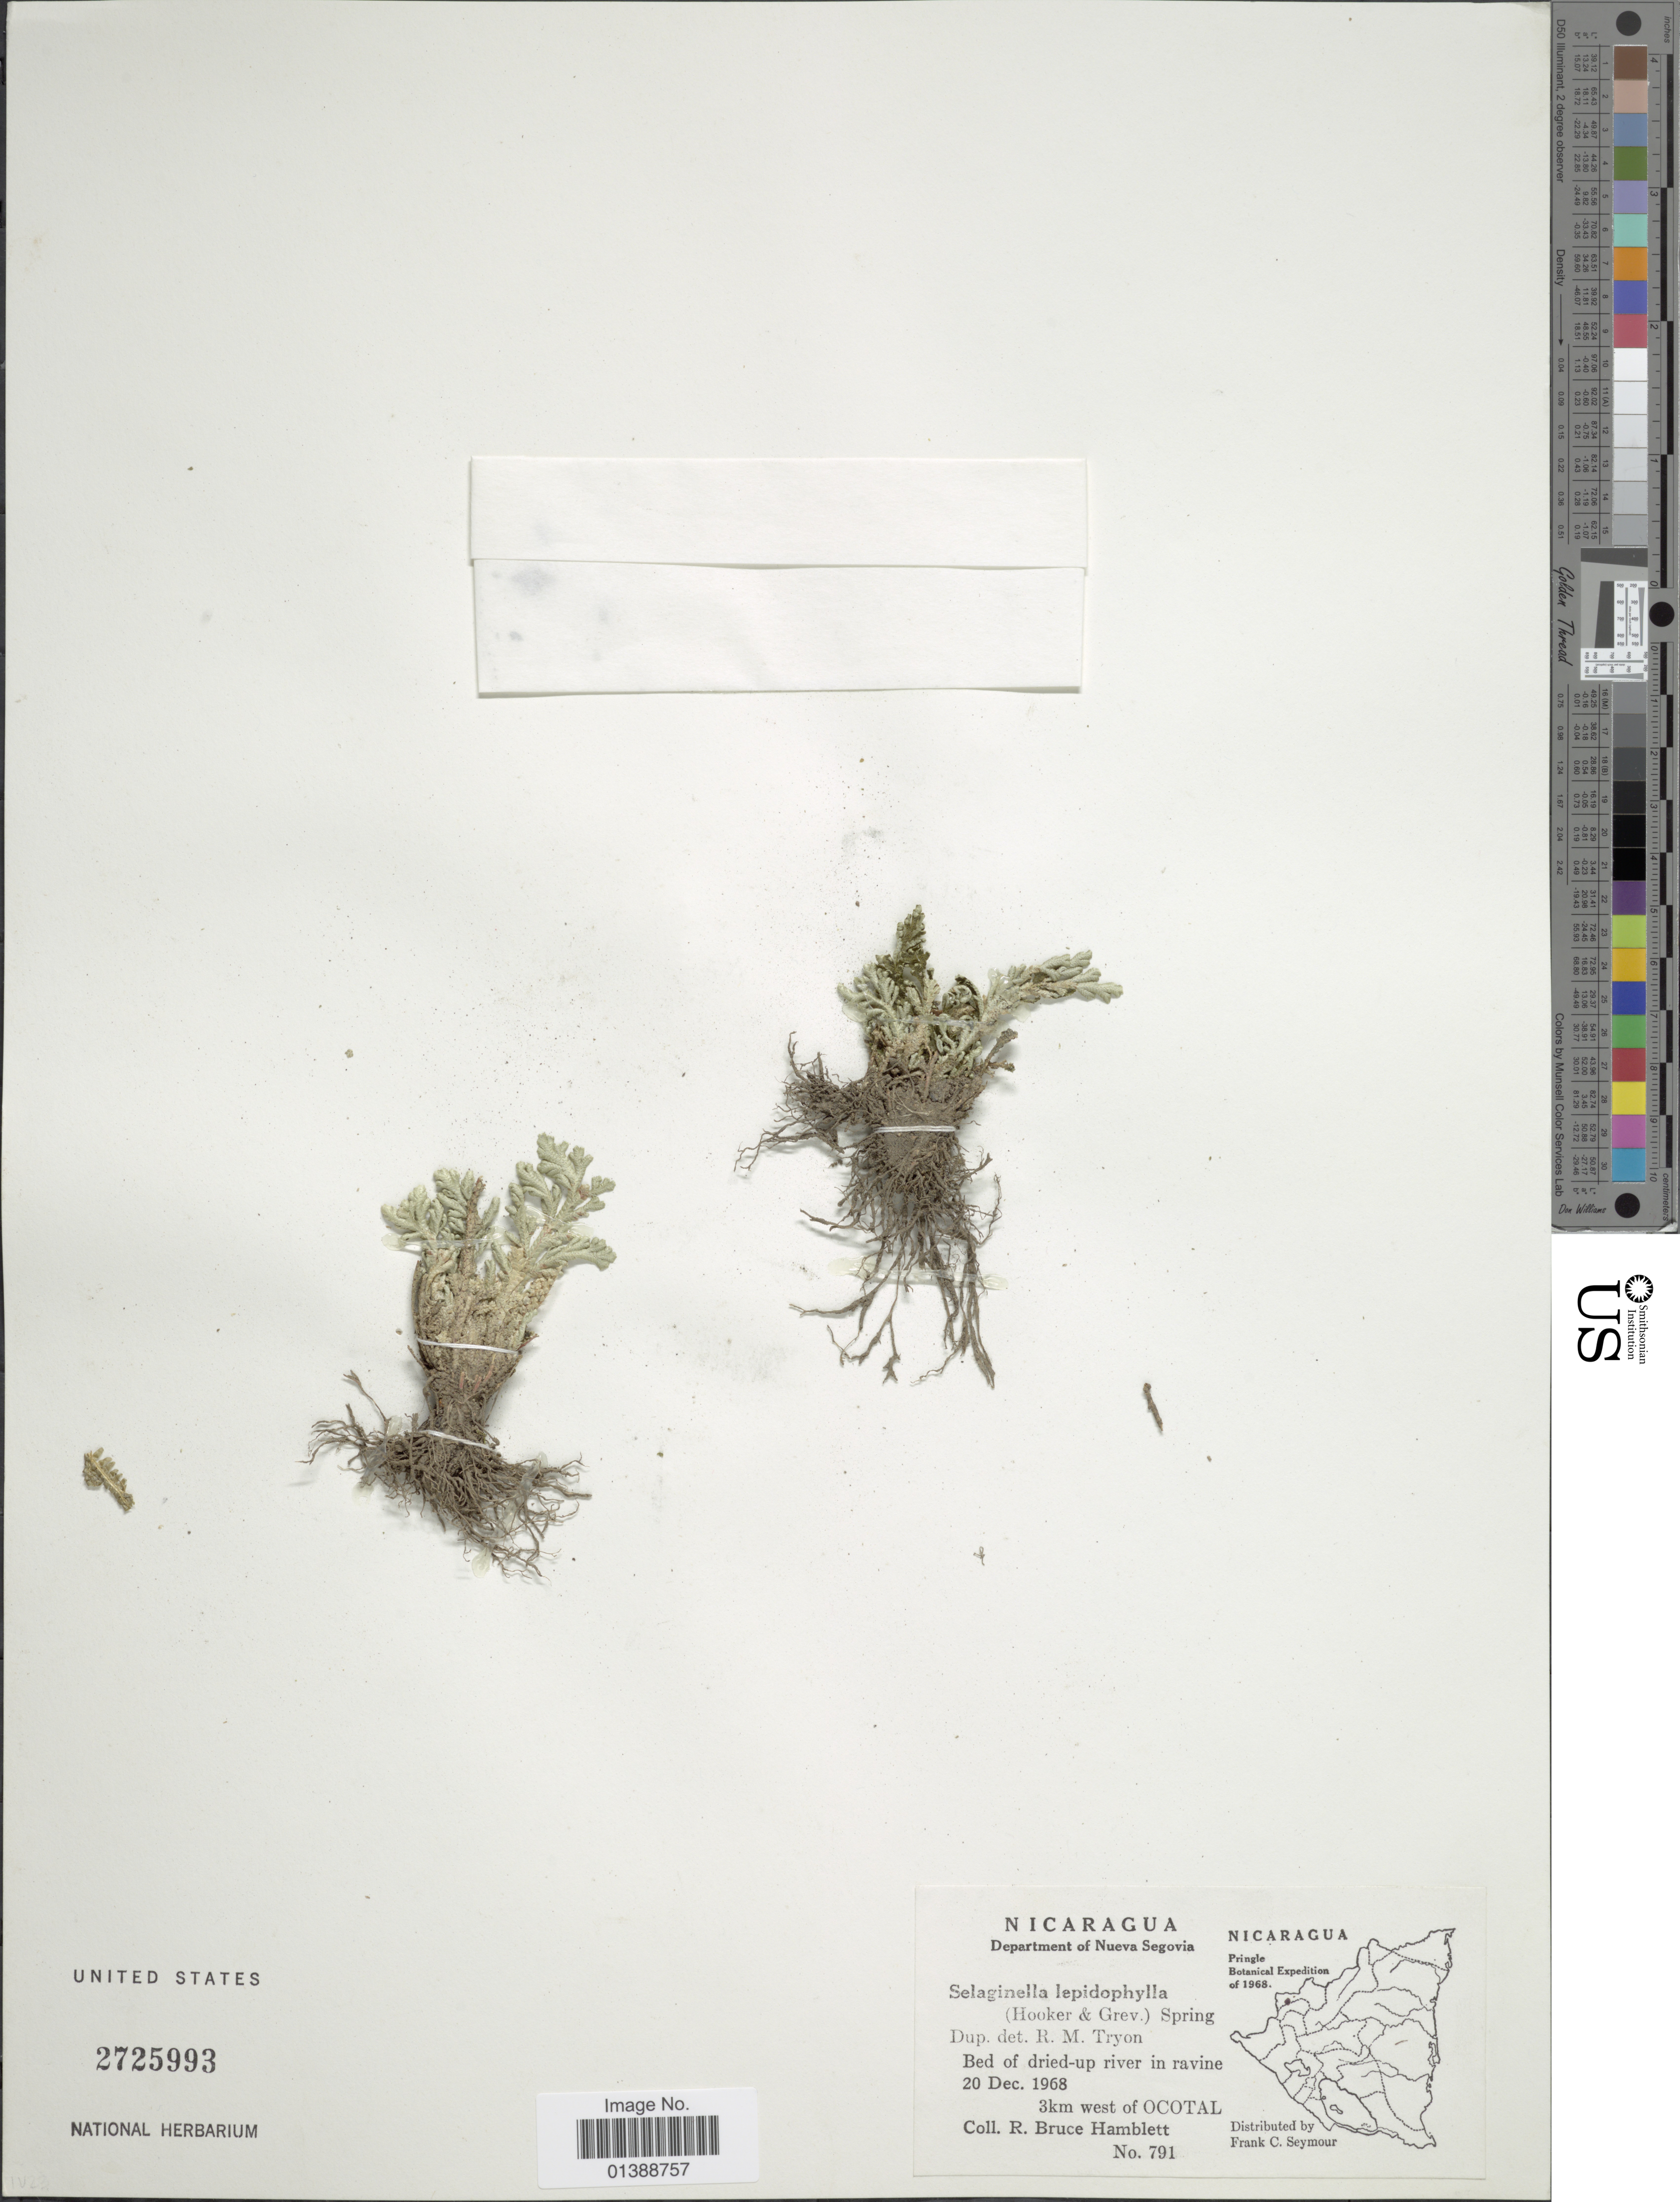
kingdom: Plantae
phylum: Tracheophyta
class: Lycopodiopsida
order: Selaginellales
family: Selaginellaceae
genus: Selaginella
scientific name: Selaginella pallescens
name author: (C. Presl) Spring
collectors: R. Hamblett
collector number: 791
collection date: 1968-12-20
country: Nicaragua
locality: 3 km west of ocotal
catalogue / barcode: US 2725993